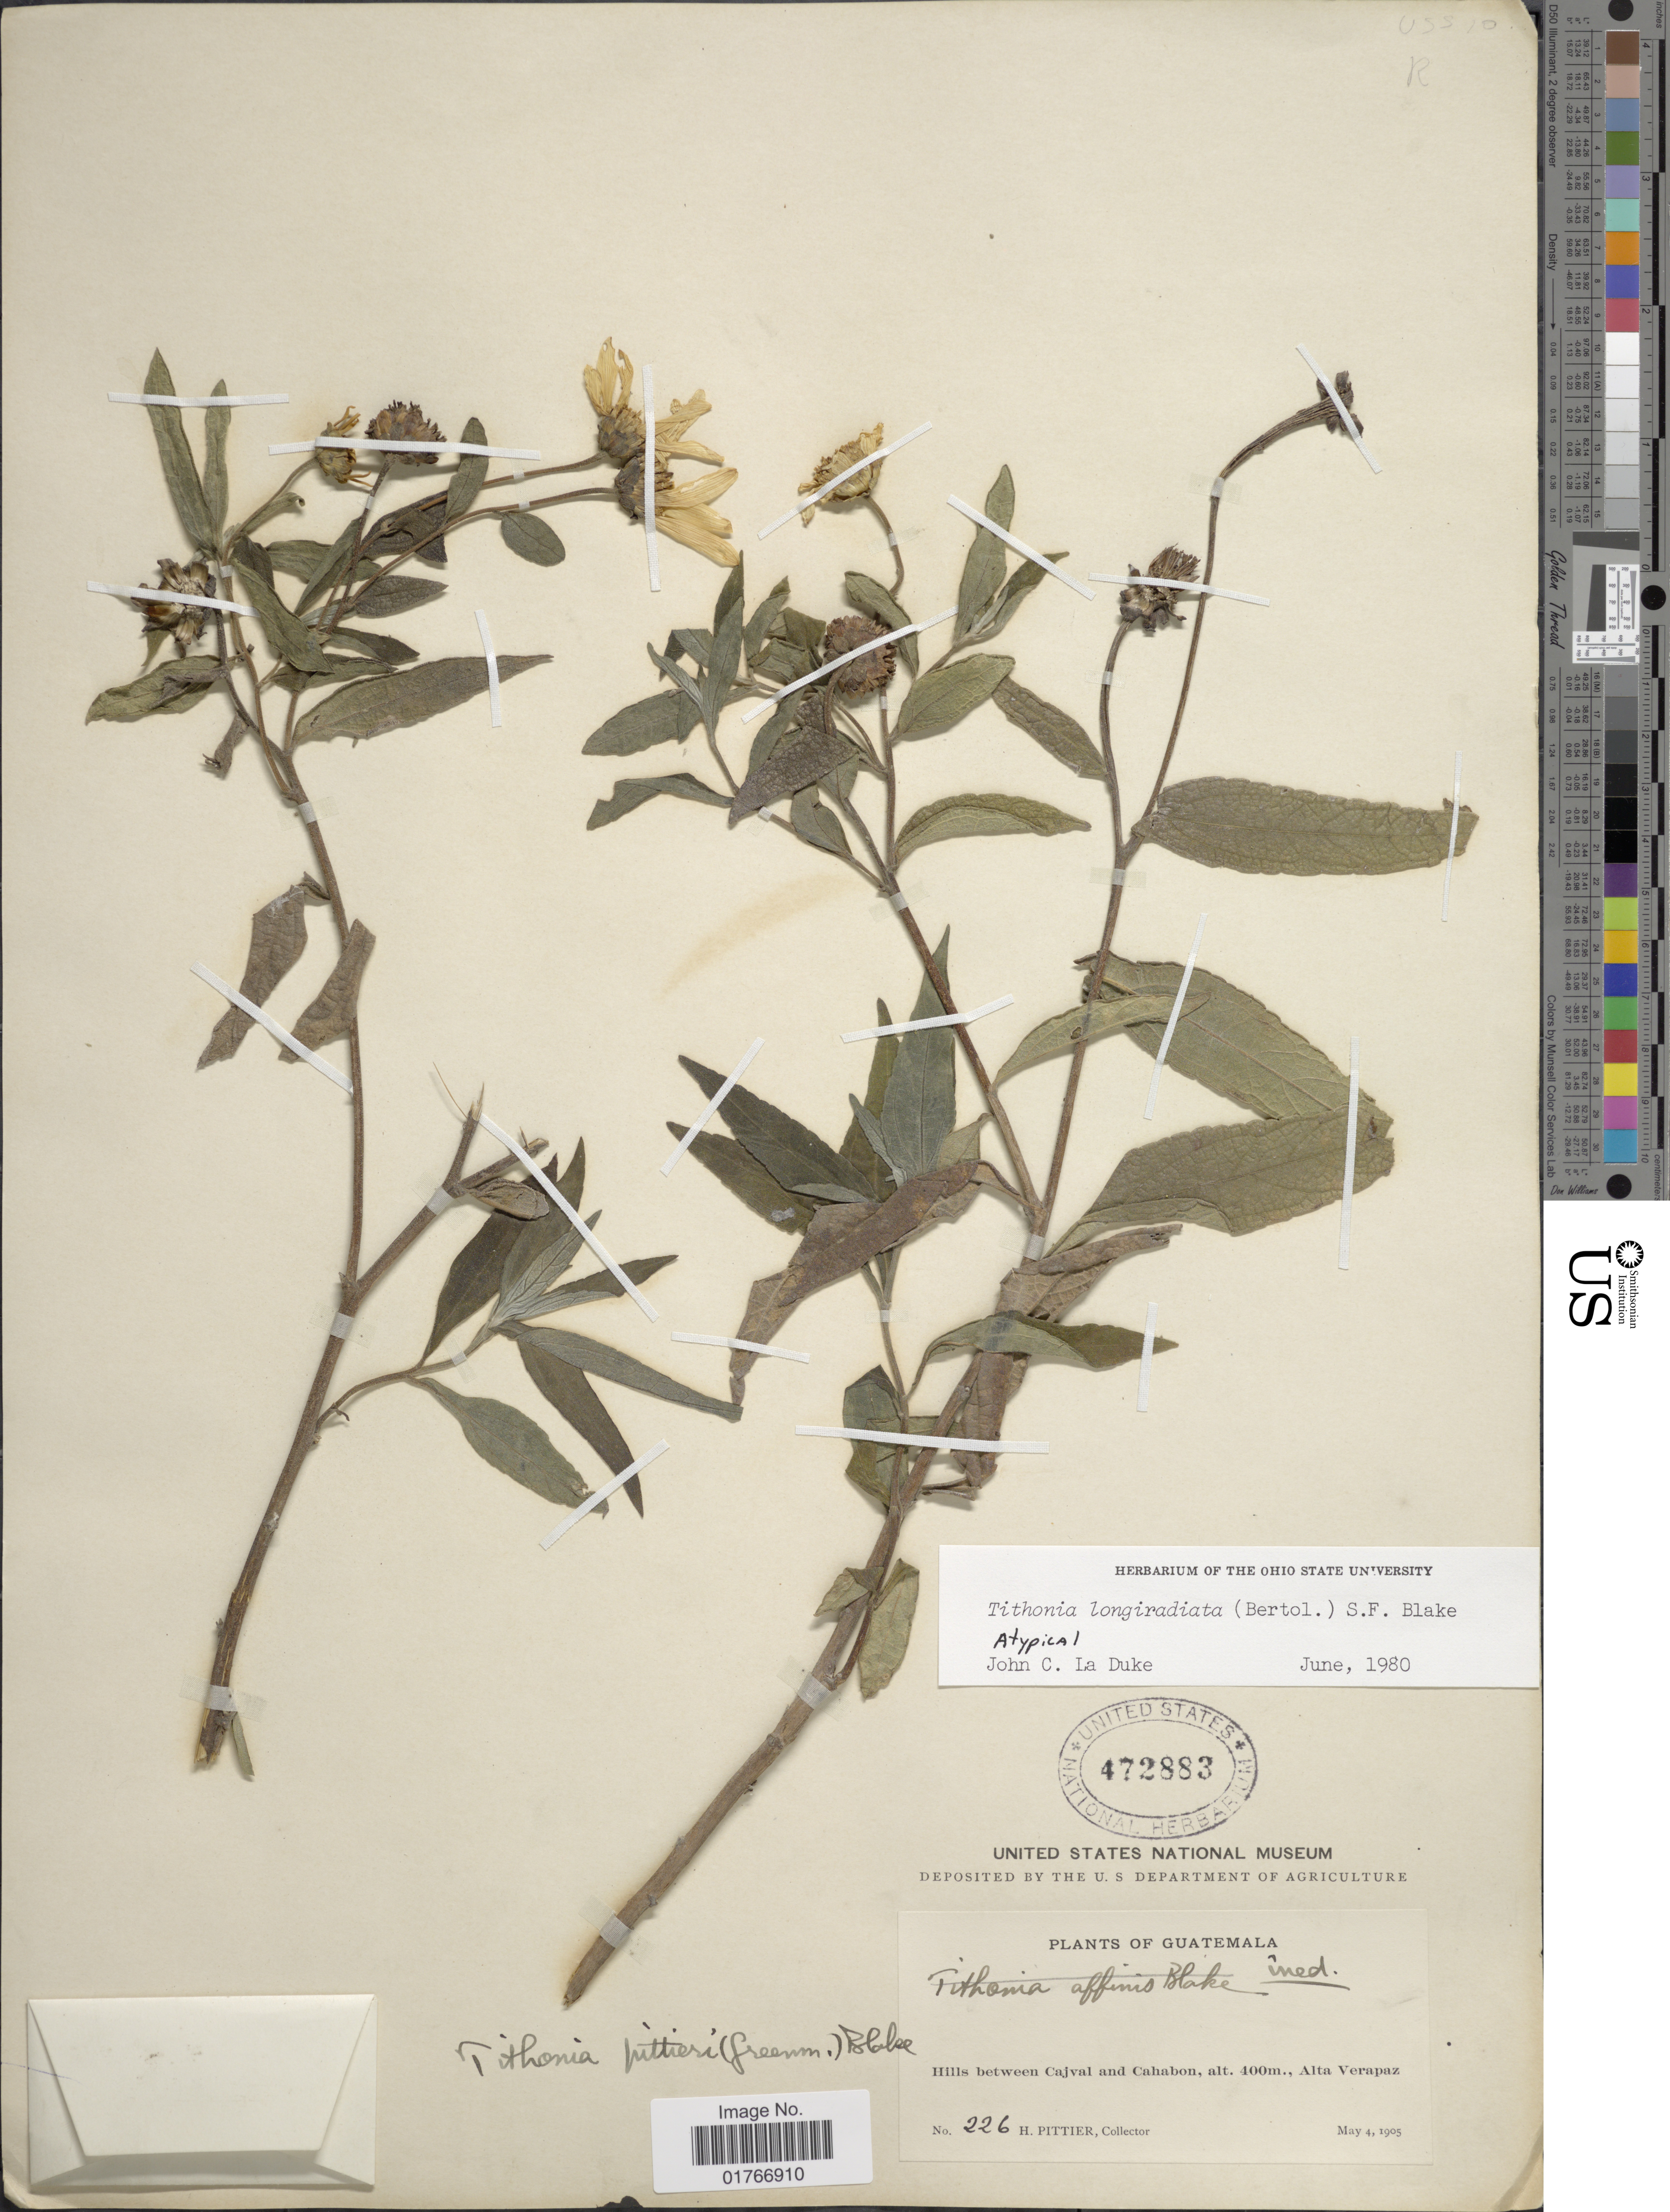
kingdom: Plantae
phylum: Tracheophyta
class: Magnoliopsida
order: Asterales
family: Asteraceae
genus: Tithonia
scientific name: Tithonia longiradiata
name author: (Bertol.) S.F. Blake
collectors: H. F. Pittier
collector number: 226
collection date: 1905-05-04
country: Guatemala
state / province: Alta Verapaz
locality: Hills between Cajval and Cahabon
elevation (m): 400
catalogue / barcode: US 472883